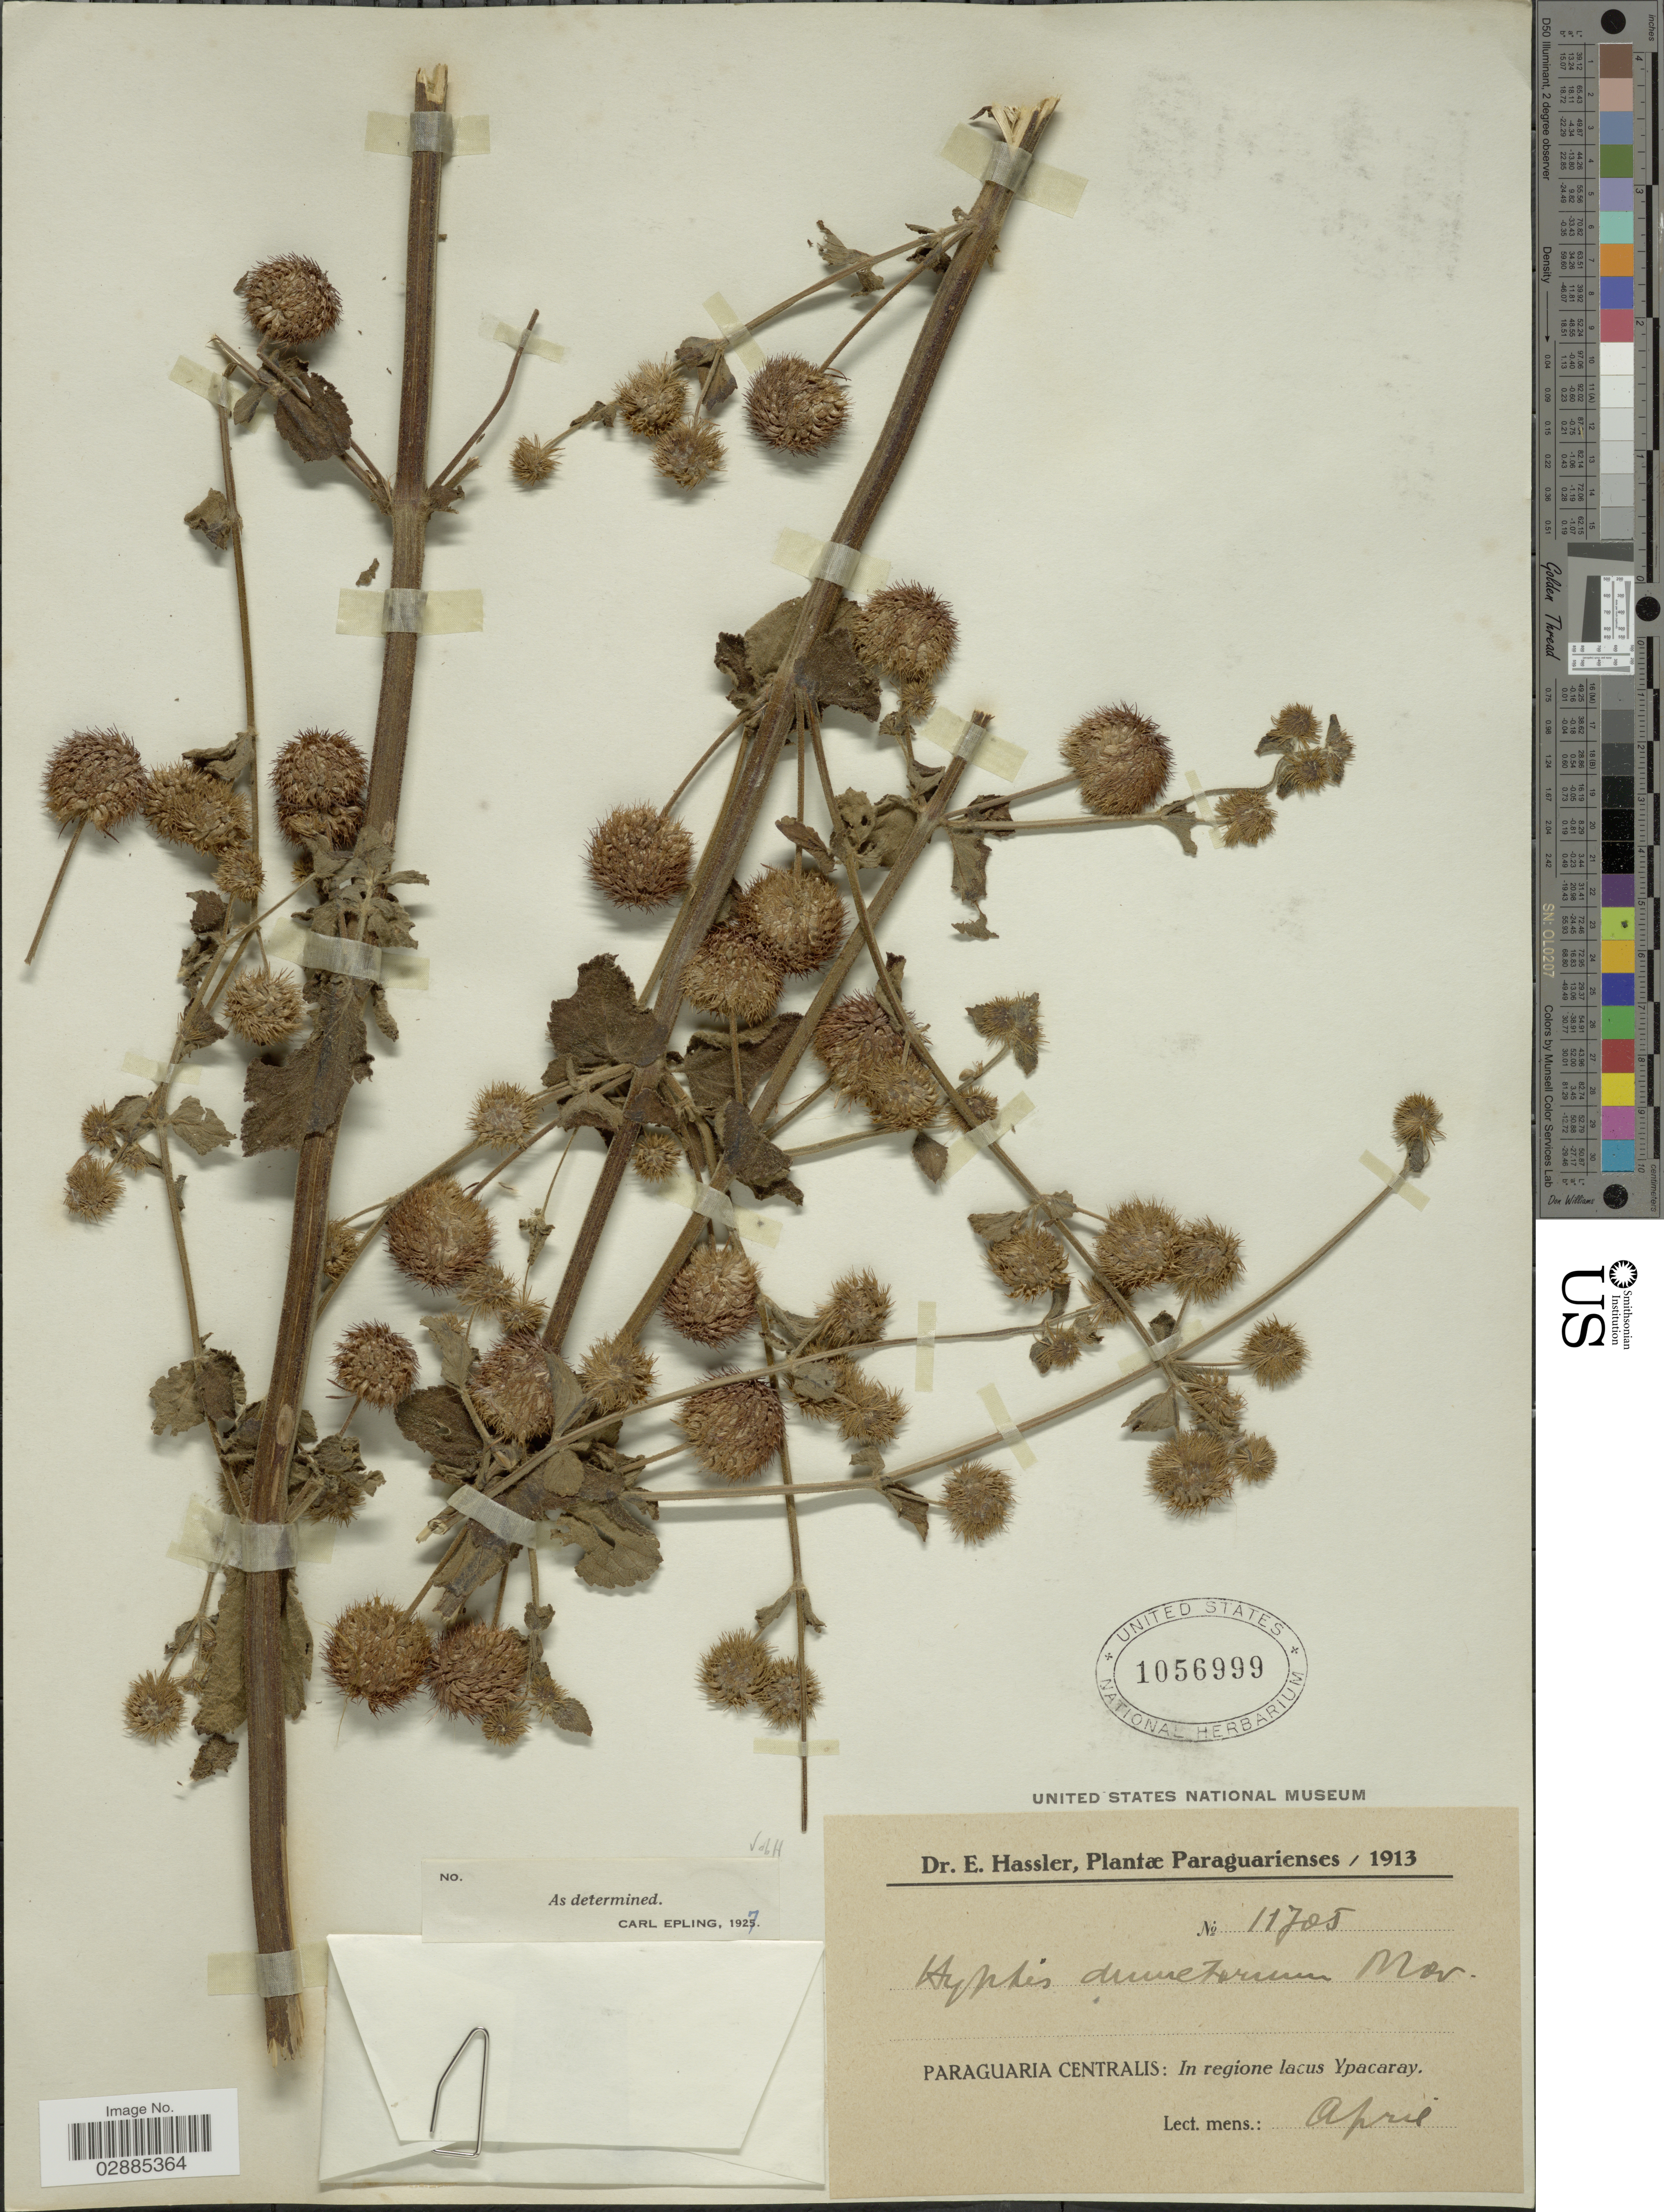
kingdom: Plantae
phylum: Tracheophyta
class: Magnoliopsida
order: Lamiales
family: Lamiaceae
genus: Hyptis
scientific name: Hyptis dumetorum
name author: Morong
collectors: E. Hassler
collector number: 11705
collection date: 1913-04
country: Paraguay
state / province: Central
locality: In regione lacus Ypacaray.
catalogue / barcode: US 1056999